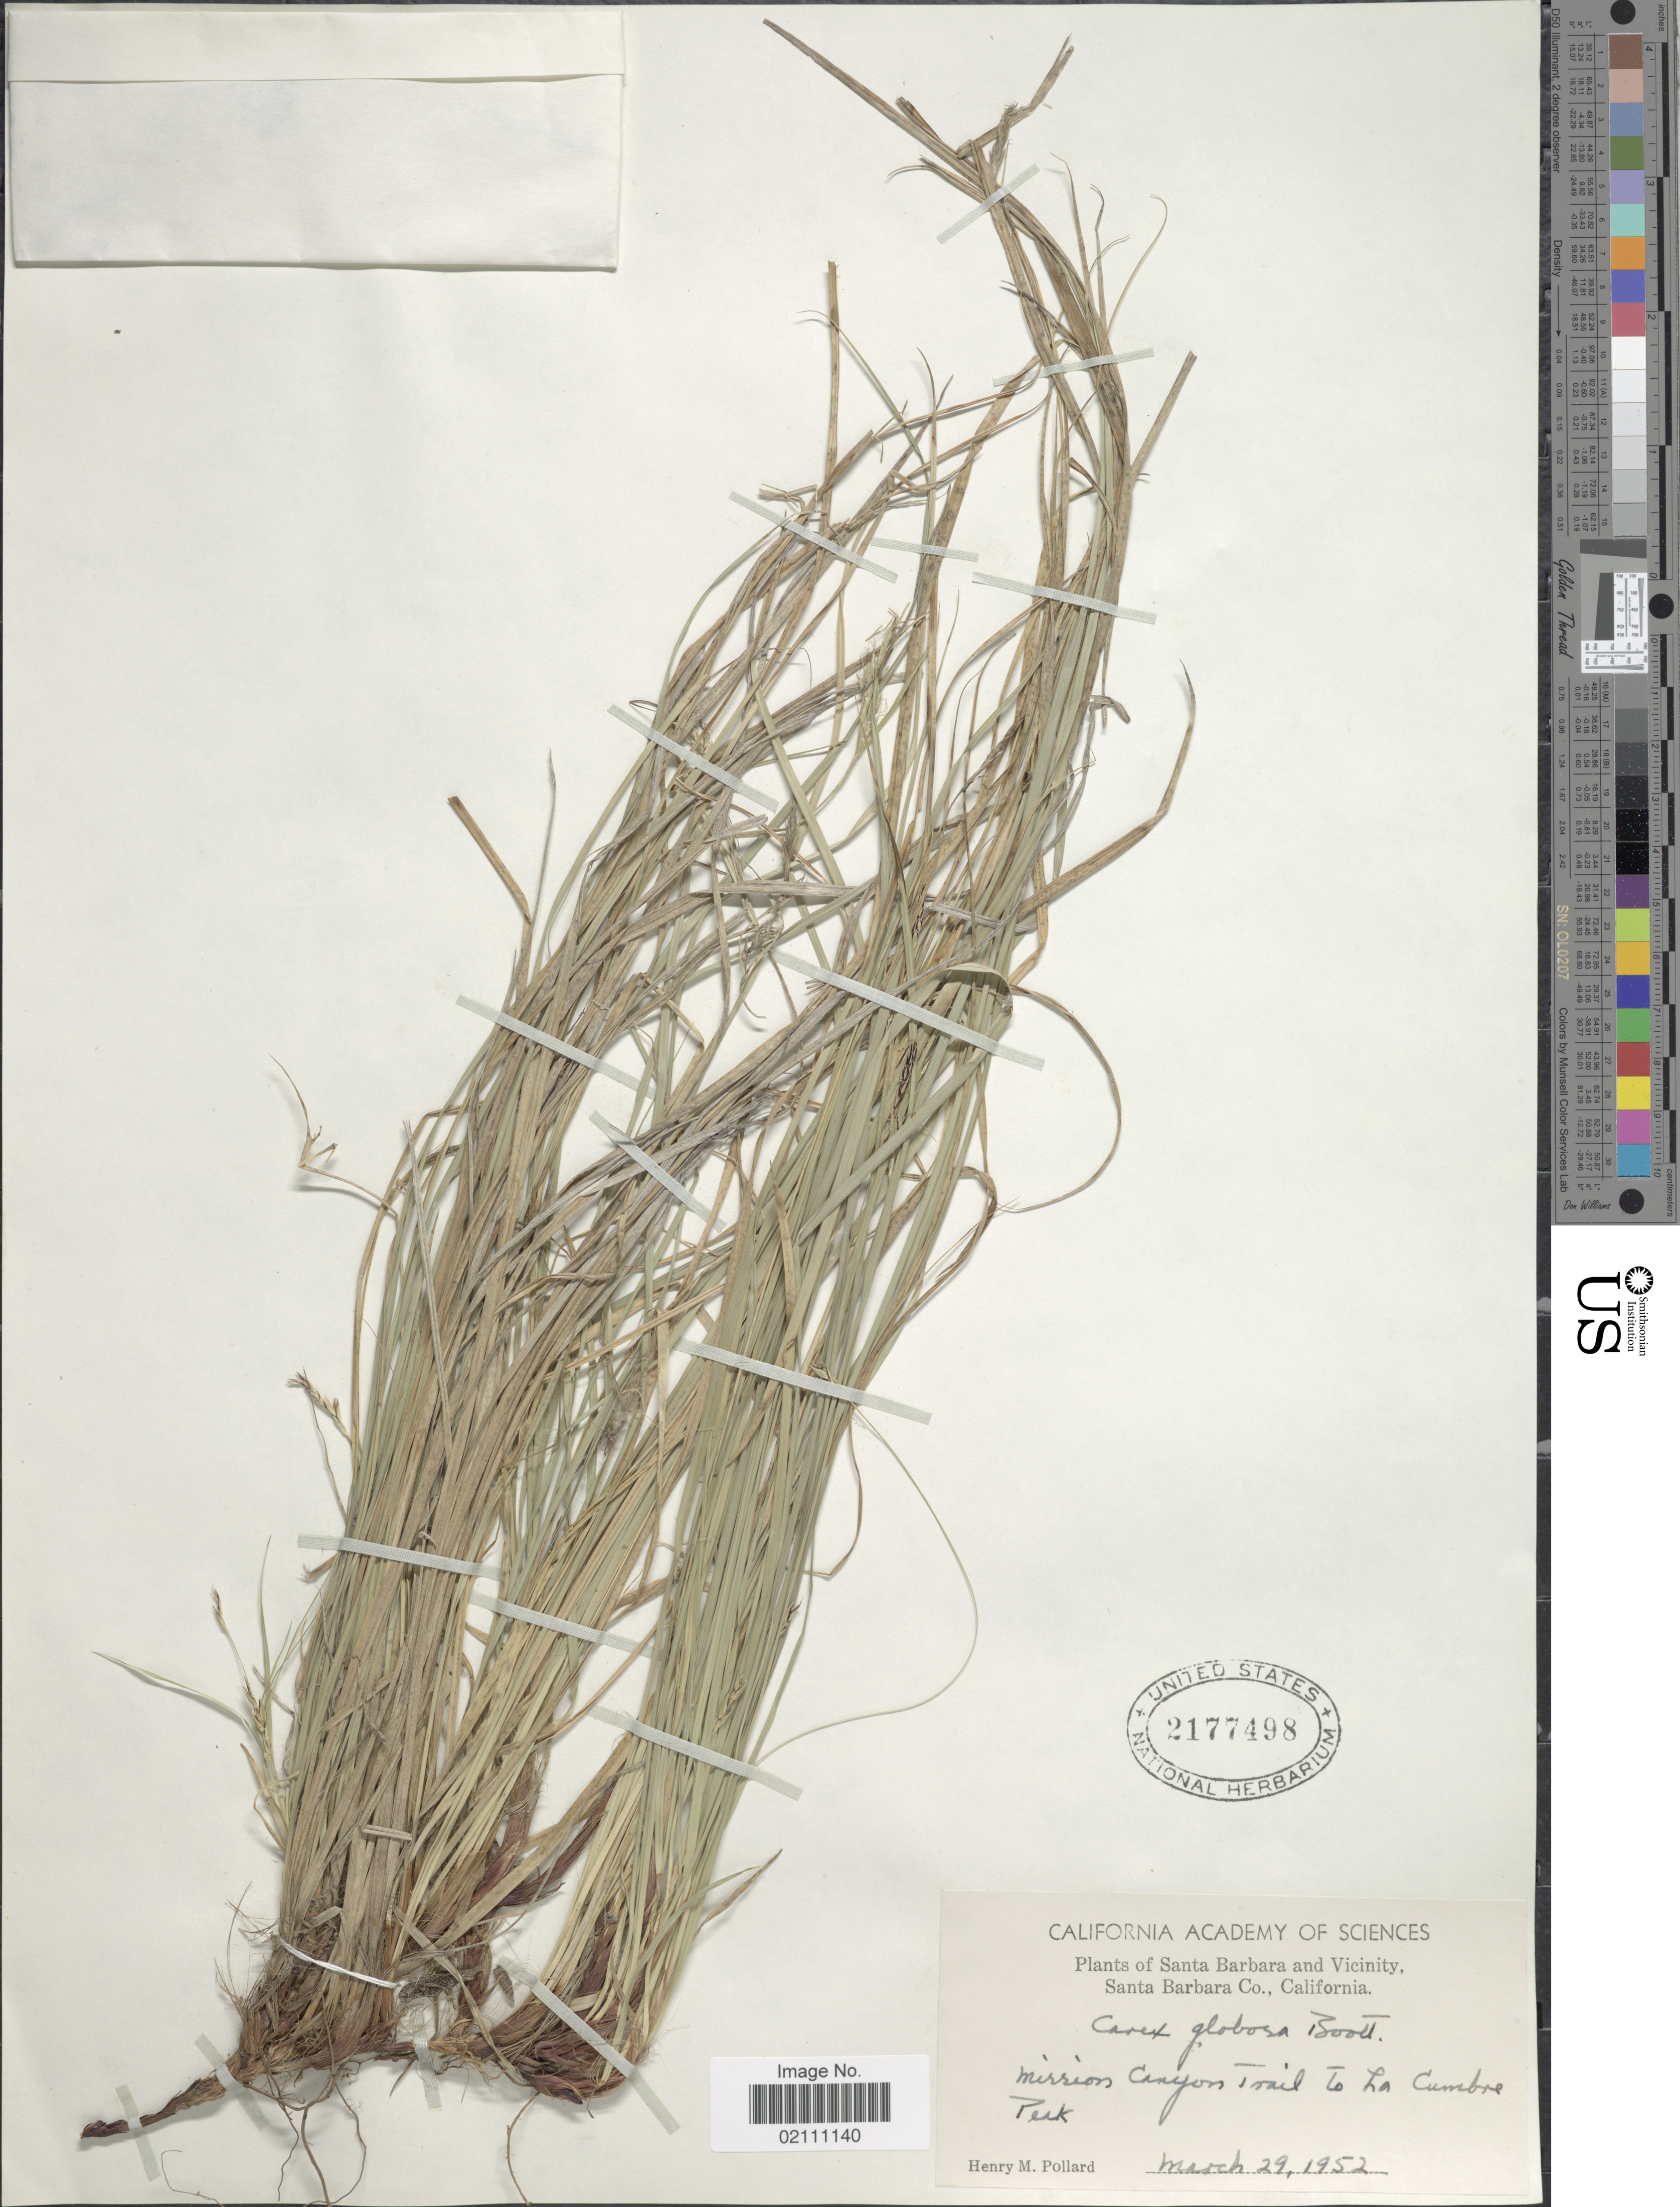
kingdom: Plantae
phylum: Tracheophyta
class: Liliopsida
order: Poales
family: Cyperaceae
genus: Carex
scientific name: Carex globosa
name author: Boott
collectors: H. M. Pollard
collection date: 1952-03-29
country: United States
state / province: California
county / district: Santa Barbara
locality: Santa Barbara and Vicinity, Santa Barbara Co., Mirrios Canyon Trail to La Cumbre Peak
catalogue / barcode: US 2177498